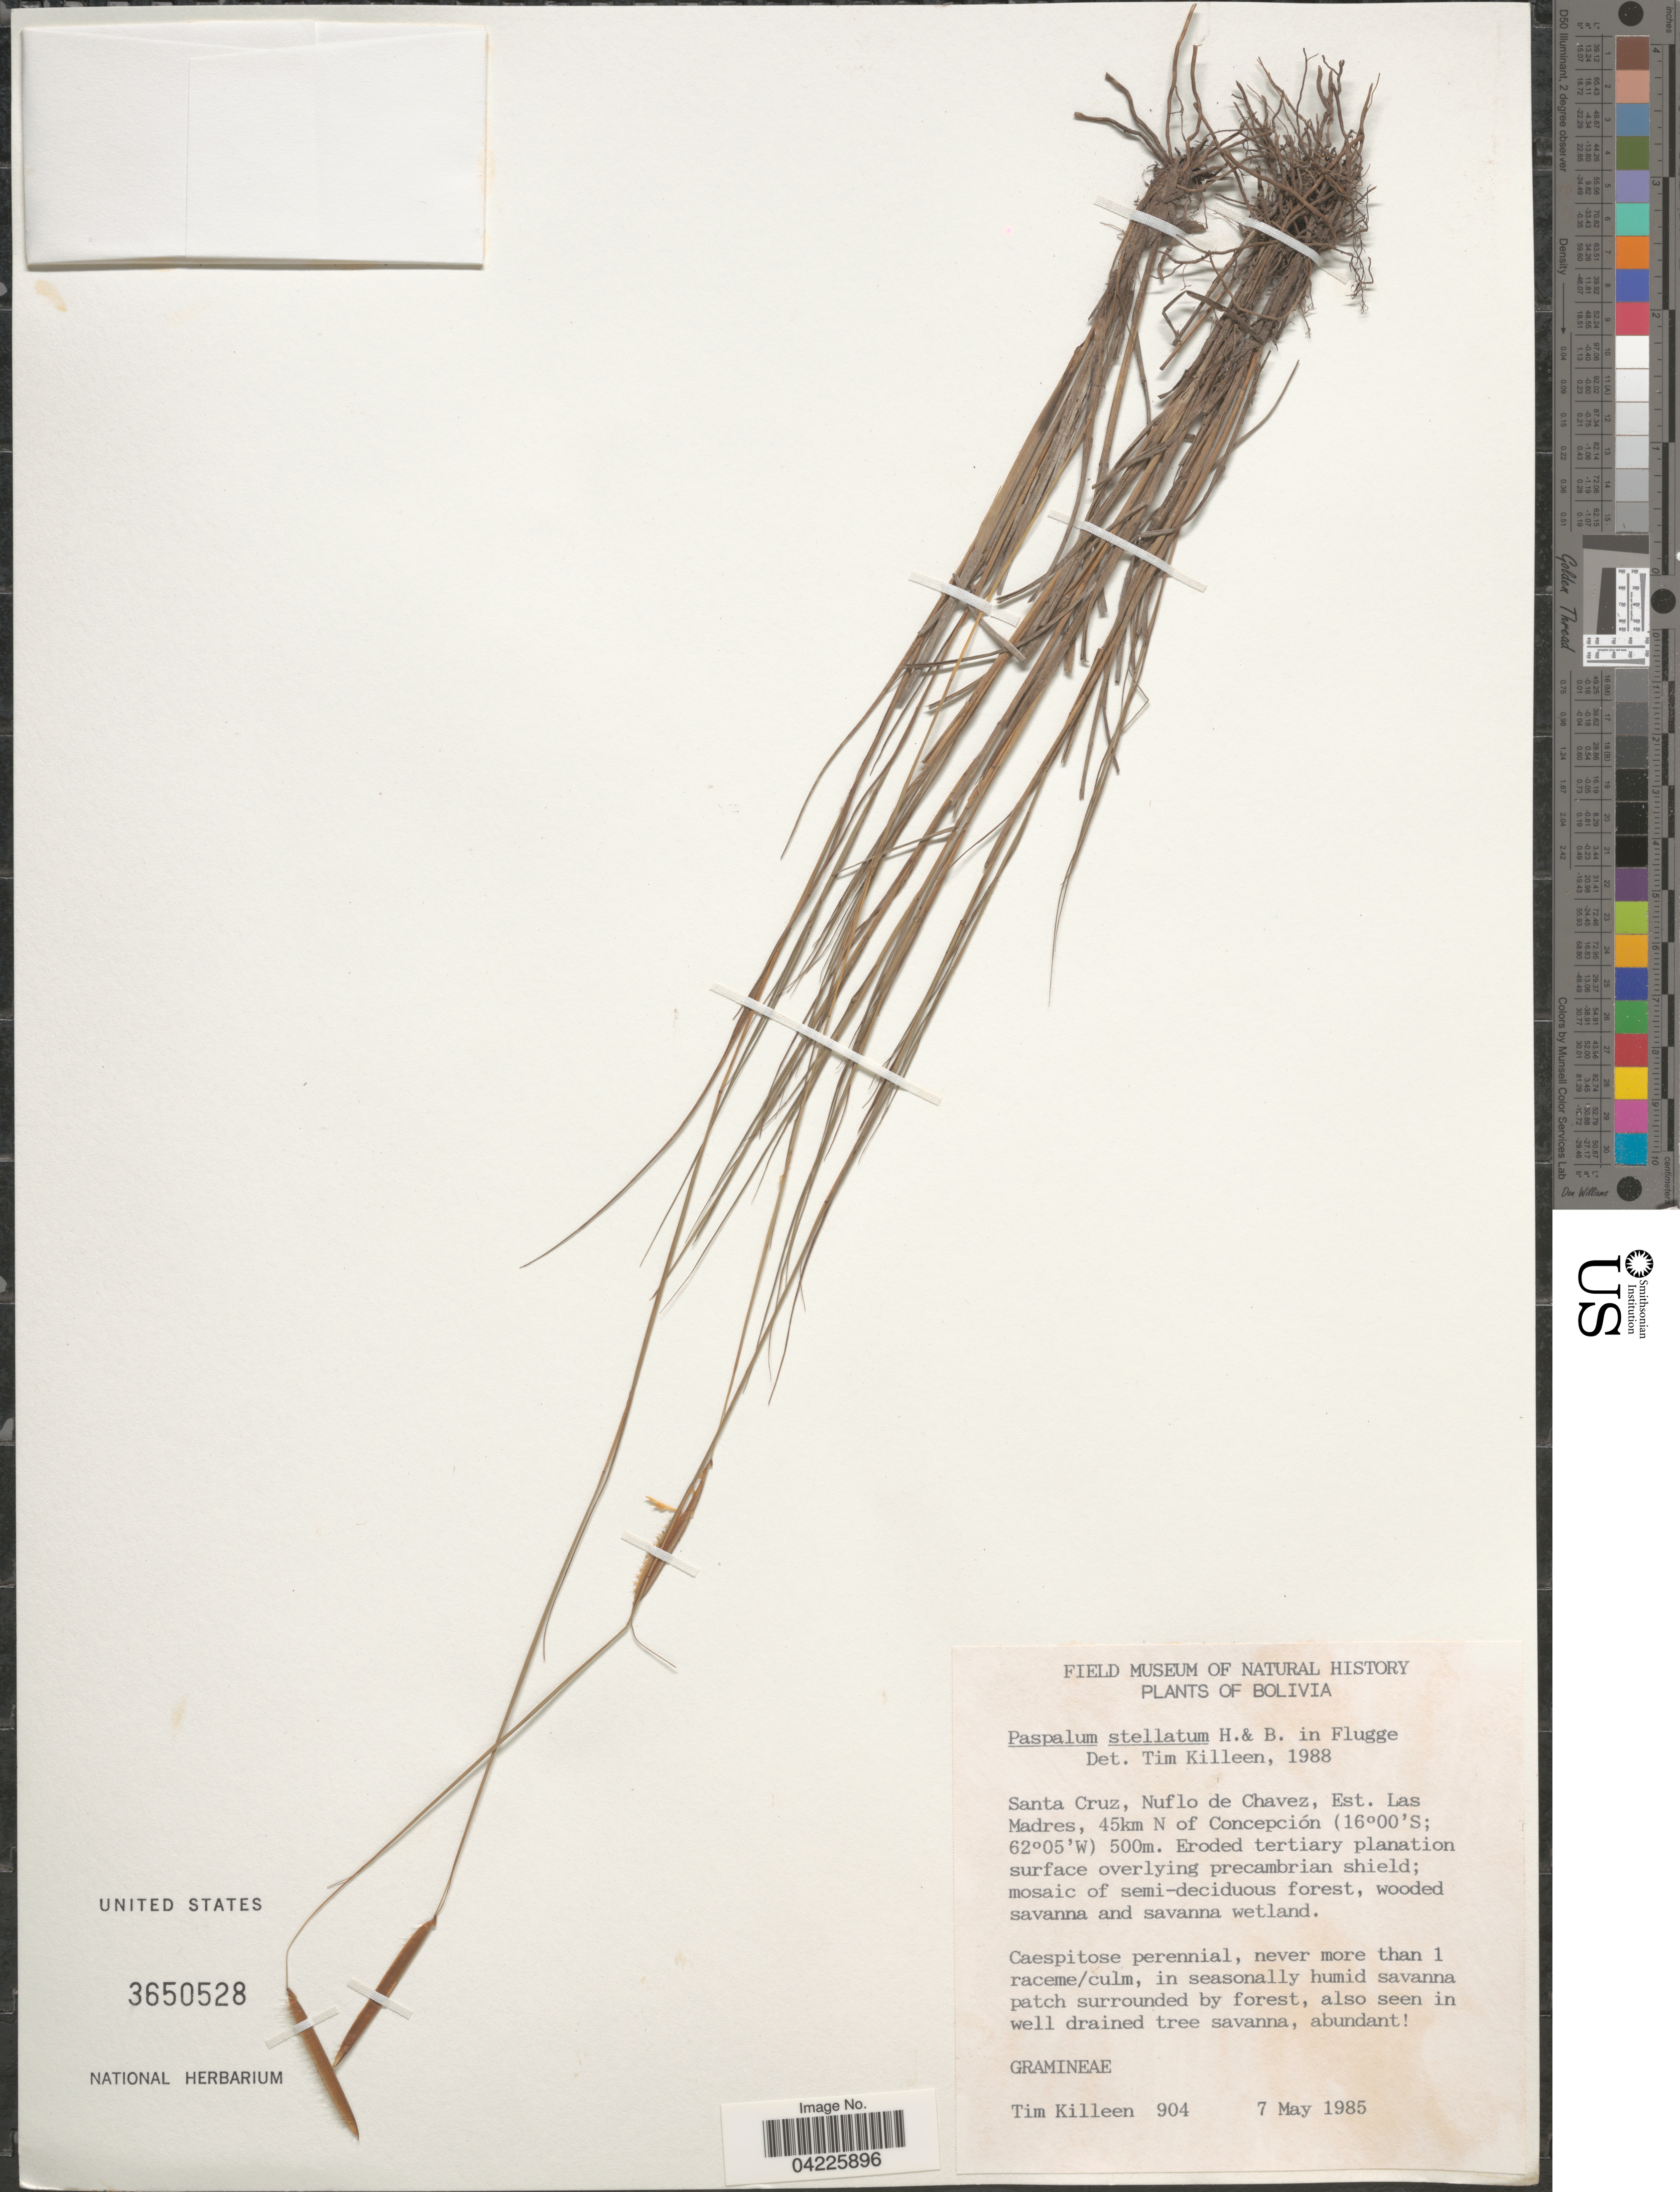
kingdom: Plantae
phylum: Tracheophyta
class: Liliopsida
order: Poales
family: Poaceae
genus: Paspalum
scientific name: Paspalum stellatum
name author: Humb. & Bonpl. ex Flüggé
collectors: T. J. Killeen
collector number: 904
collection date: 1985-05-07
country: Bolivia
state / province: Santa Cruz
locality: Nuflo de Chavez, Est. Las Madres, 45km N of Concepción.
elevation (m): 500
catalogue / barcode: US 3650528